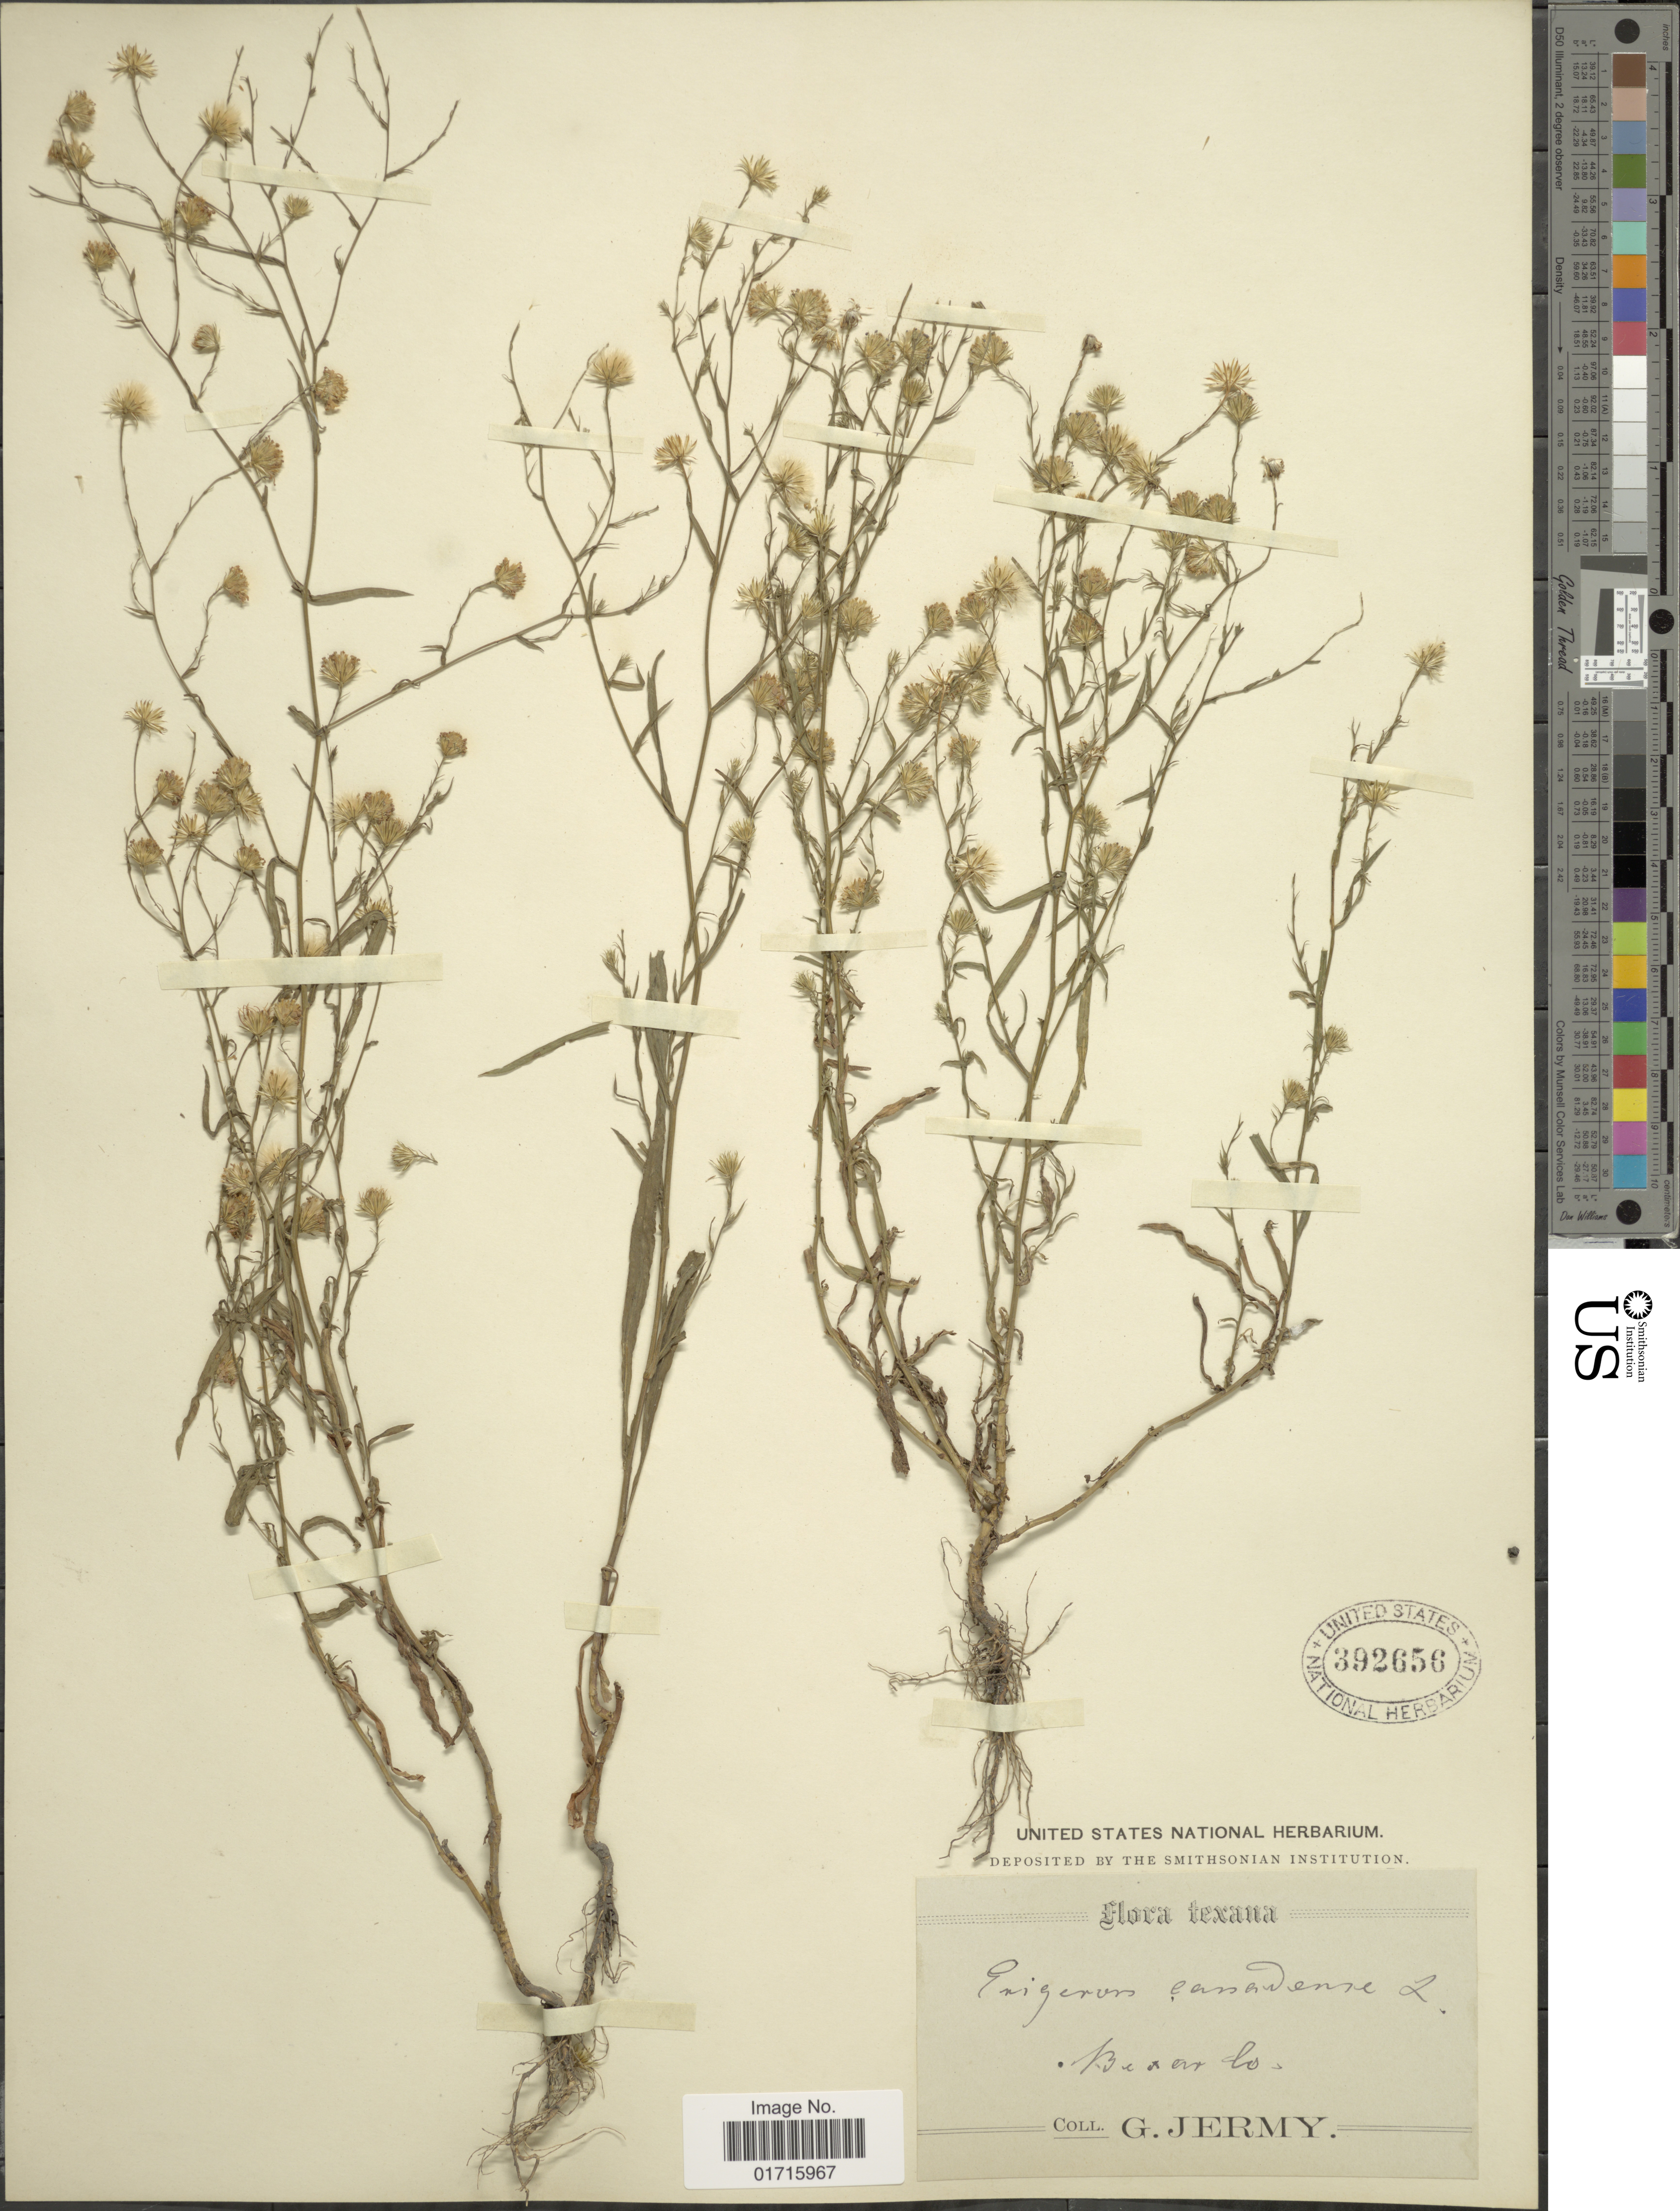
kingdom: Plantae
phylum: Tracheophyta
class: Magnoliopsida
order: Asterales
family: Asteraceae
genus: Conyza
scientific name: Conyza canadensis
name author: (L.) Cronq.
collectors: G. Jermy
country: United States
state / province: Texas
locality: Bexar co.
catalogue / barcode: US 392656